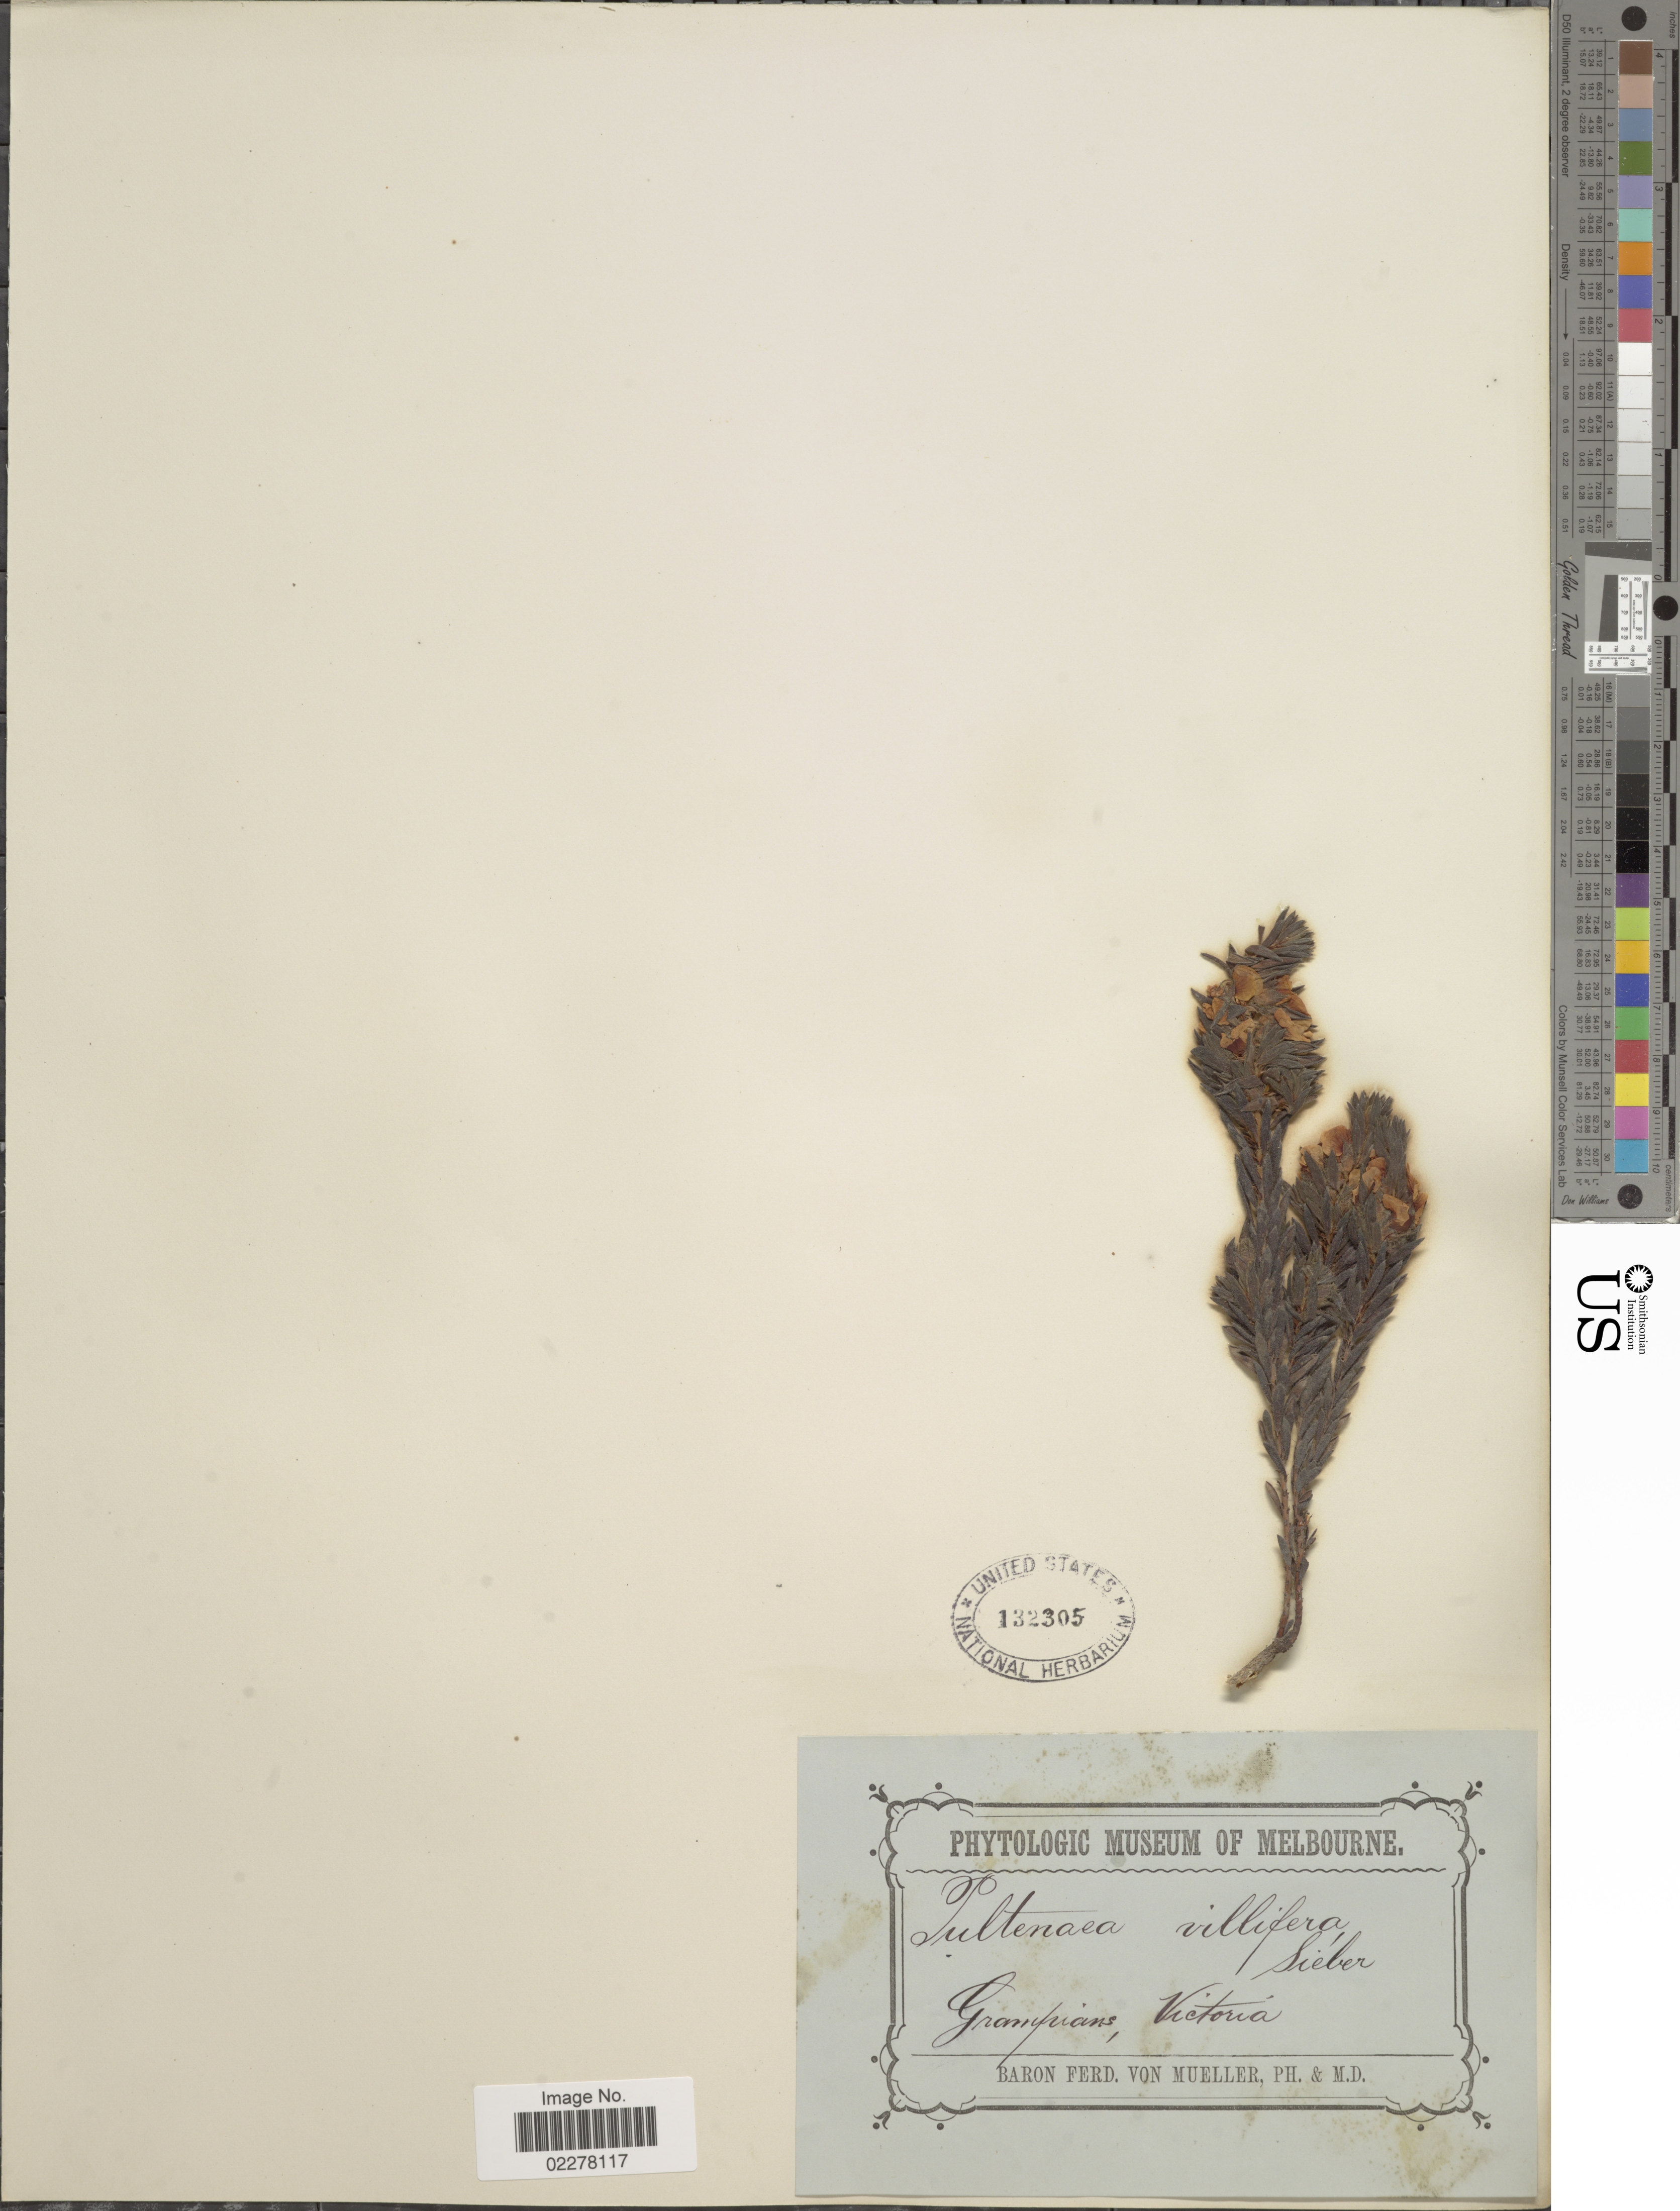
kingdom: Plantae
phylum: Tracheophyta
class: Magnoliopsida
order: Fabales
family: Fabaceae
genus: Pultenaea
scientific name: Pultenaea villifera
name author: DC.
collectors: F. von Mueller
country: Australia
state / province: Victoria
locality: Grampians, Victoria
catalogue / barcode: US 132305